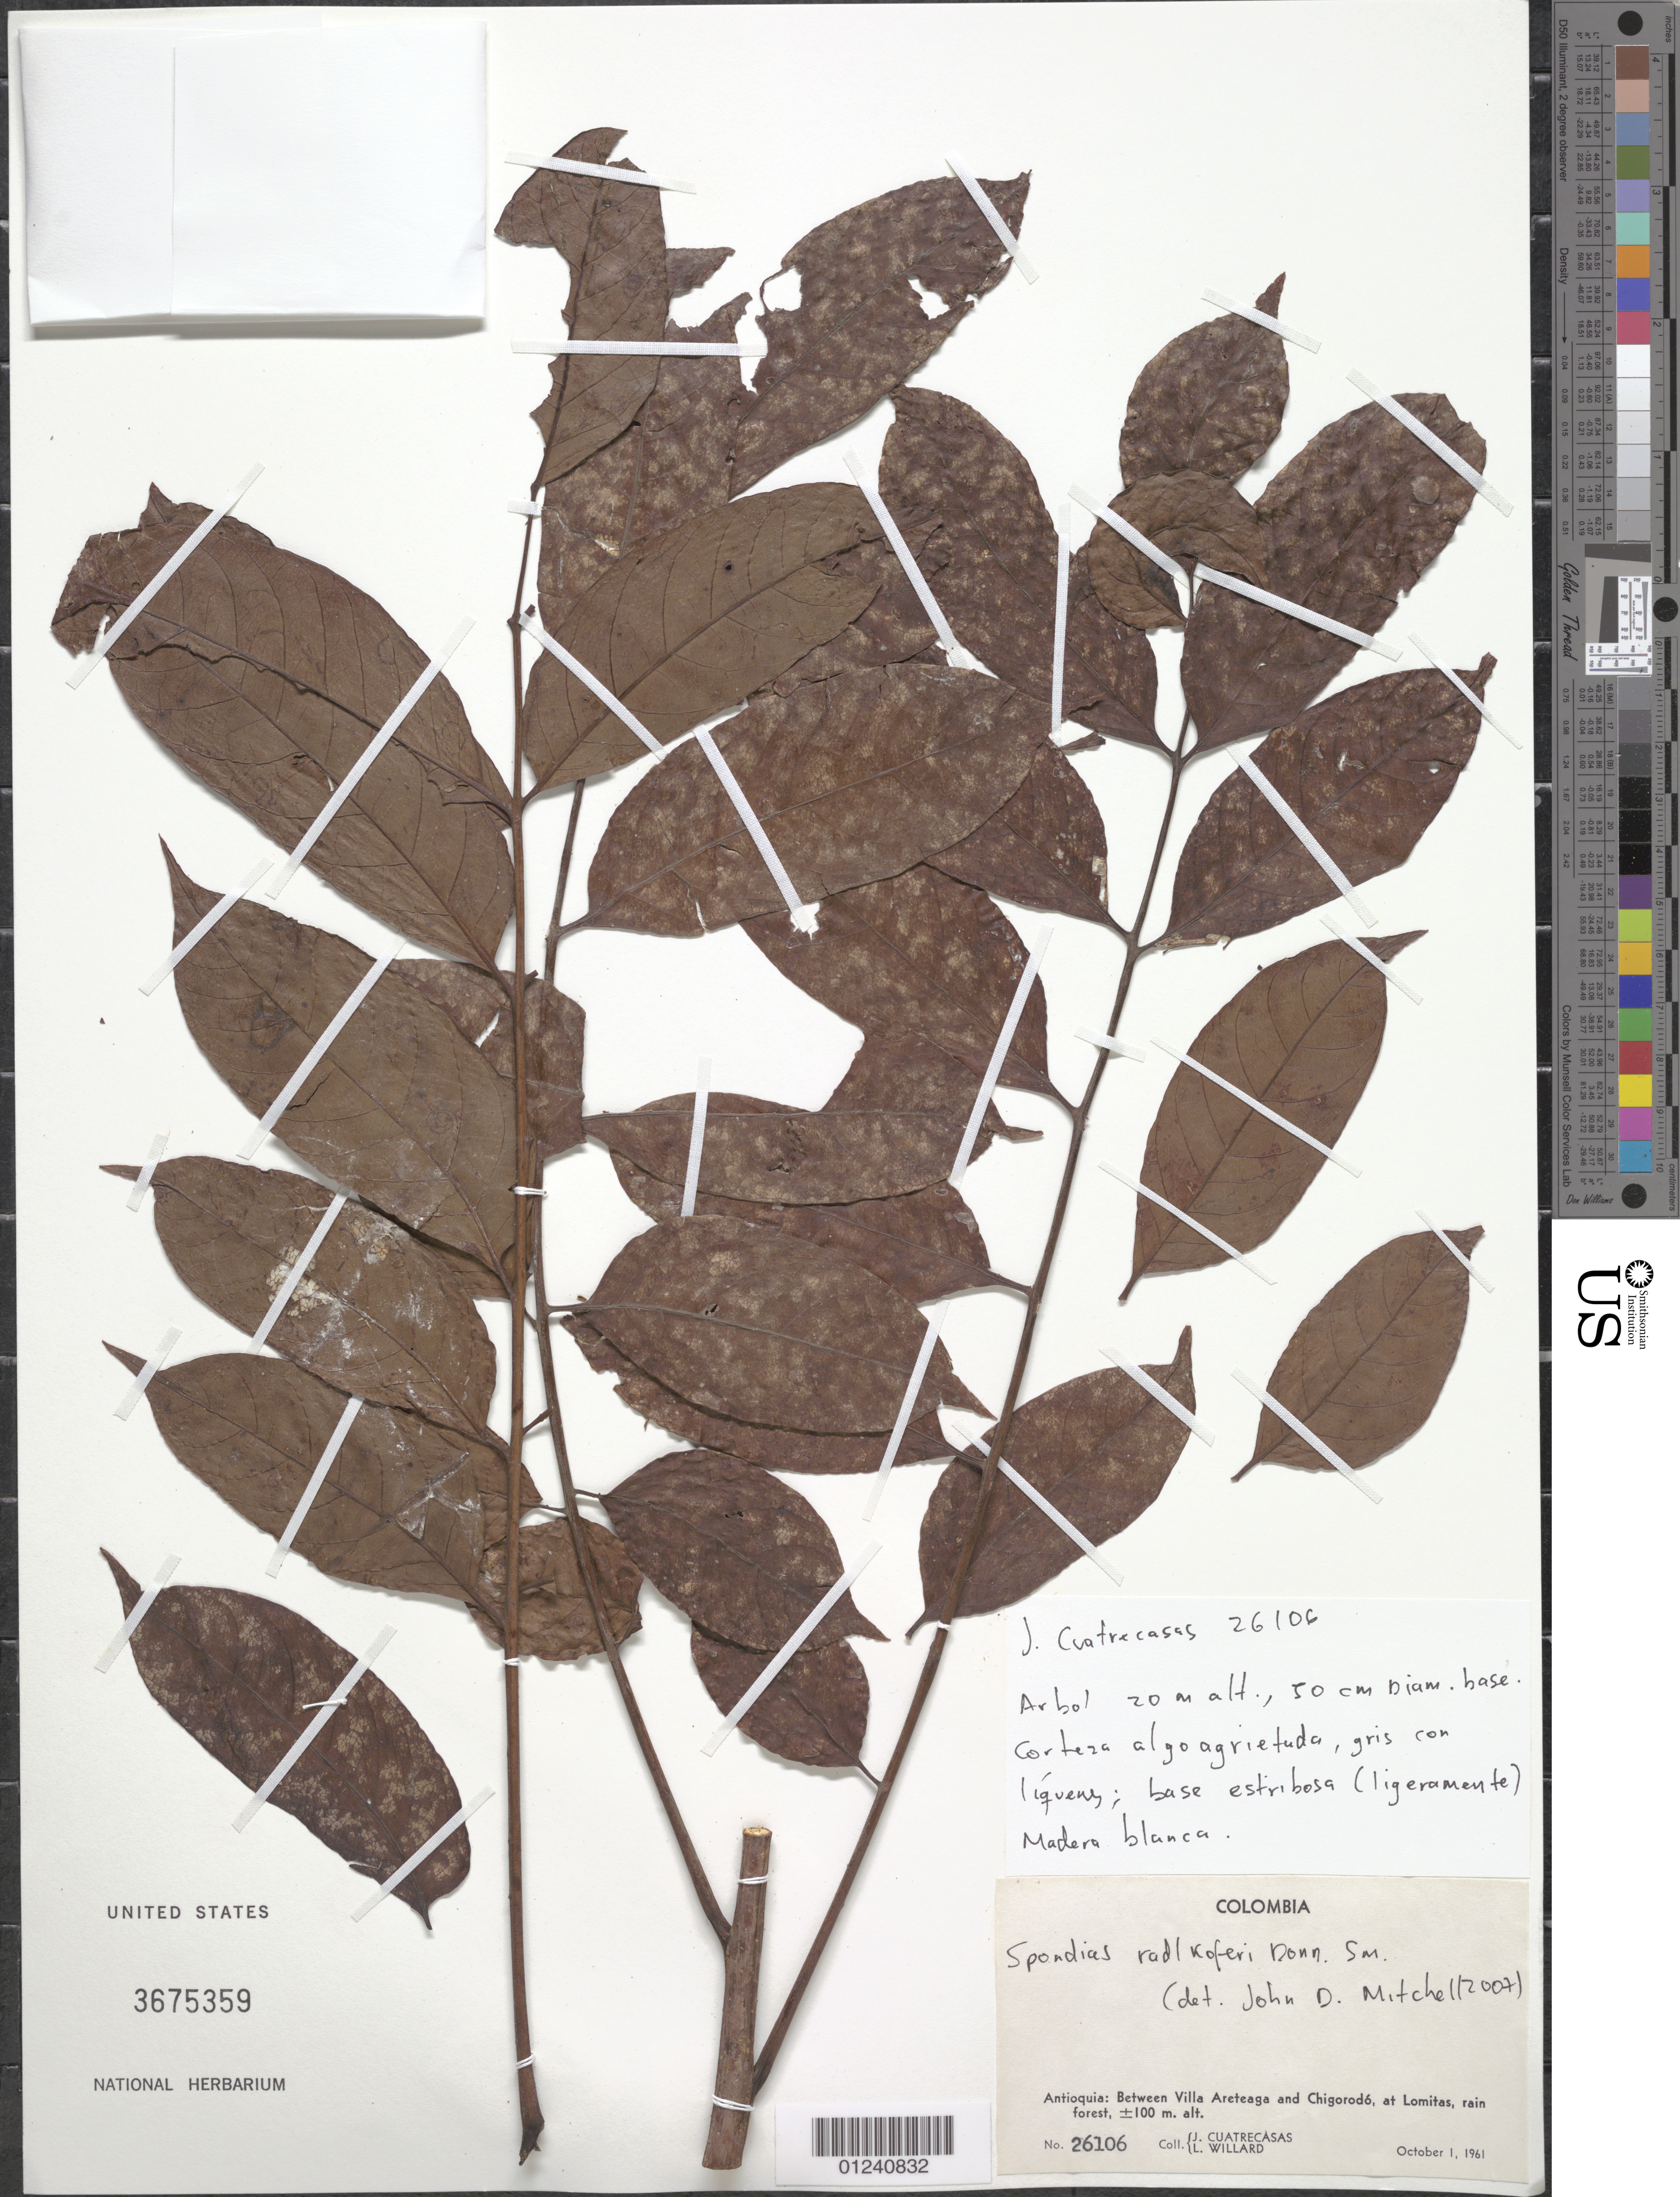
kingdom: Plantae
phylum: Tracheophyta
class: Magnoliopsida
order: Sapindales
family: Anacardiaceae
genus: Spondias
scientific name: Spondias radlkoferi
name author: Donn. Sm.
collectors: J. Cuatrecasas & L. Willard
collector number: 26106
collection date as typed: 1 Oct 1961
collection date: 1961-10-01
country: Colombia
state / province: Antioquia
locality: between Villa Arteaga and Chigorodó, at Lomitas, rain forest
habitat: rain forest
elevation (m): -100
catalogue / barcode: US 3675359